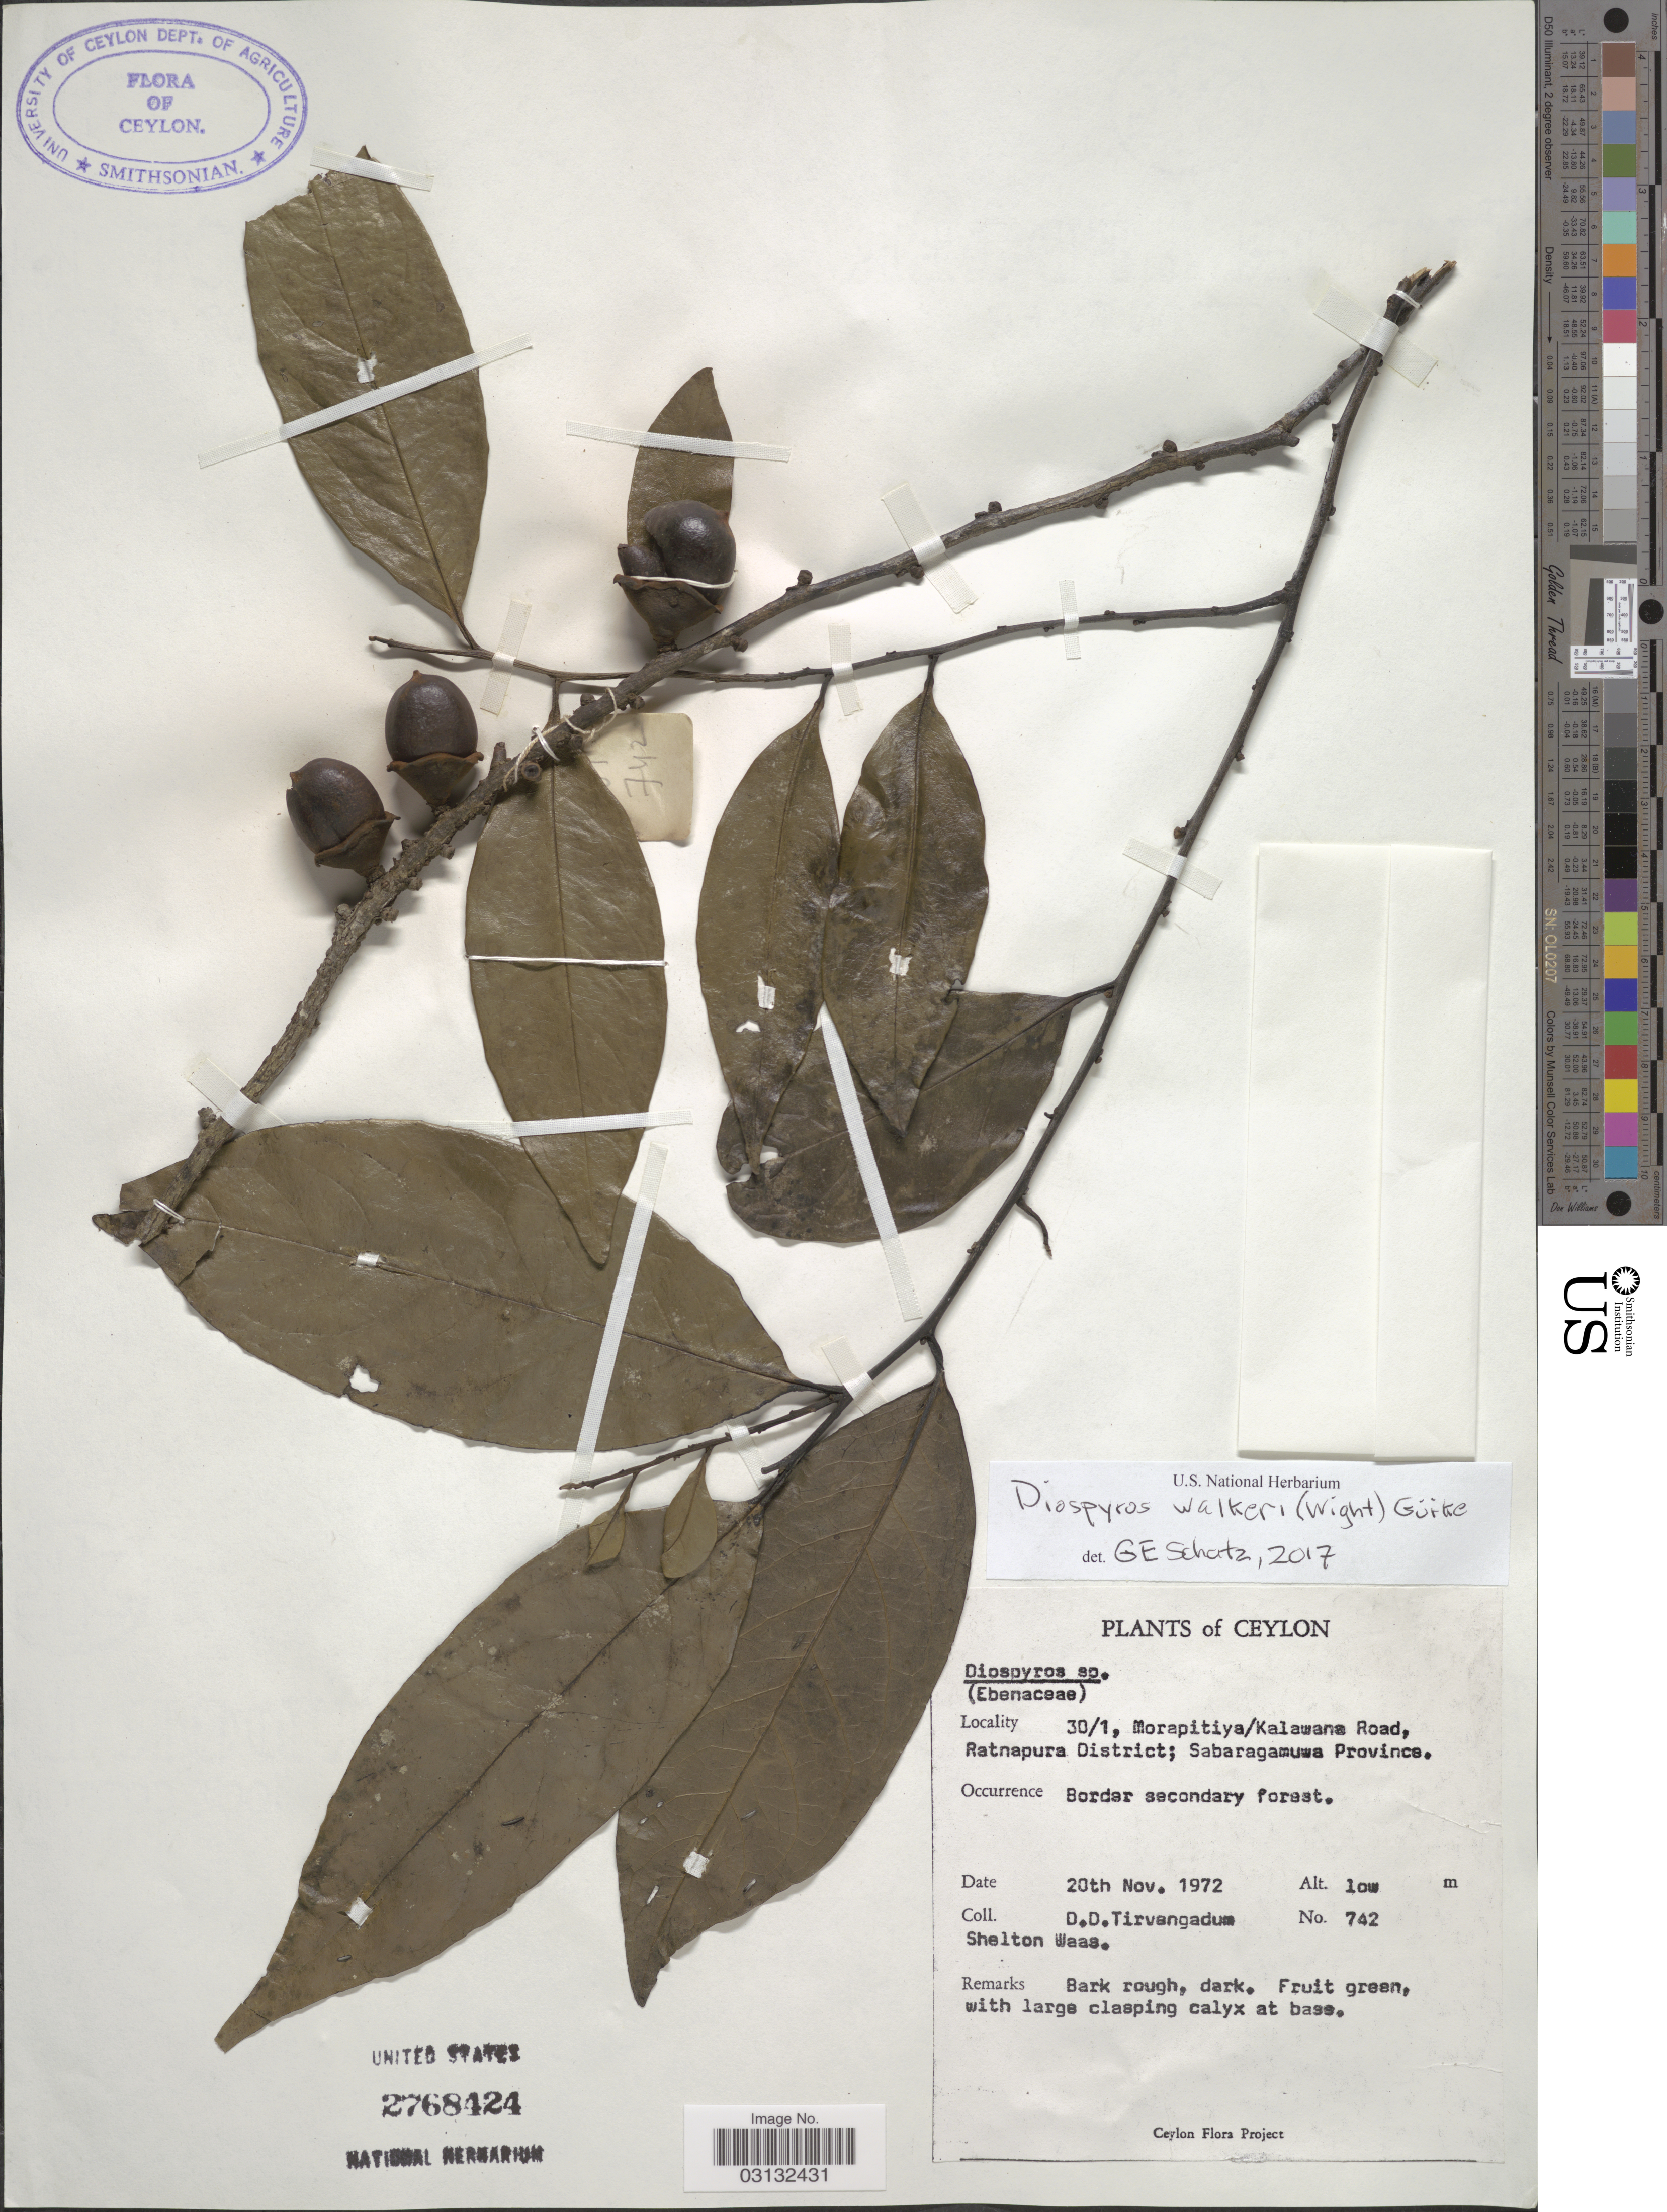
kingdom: Plantae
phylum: Tracheophyta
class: Magnoliopsida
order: Ericales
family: Ebenaceae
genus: Diospyros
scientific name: Diospyros walkeri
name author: (Wight) Gürke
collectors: D. Tirvangadum & S. Waas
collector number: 742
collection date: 1972-11-20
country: Sri Lanka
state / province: Sabaragamuwa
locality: Ceylon. 30/1, Morapitiya/Kalwana Road, Ratnapura District.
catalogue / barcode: US 2768424